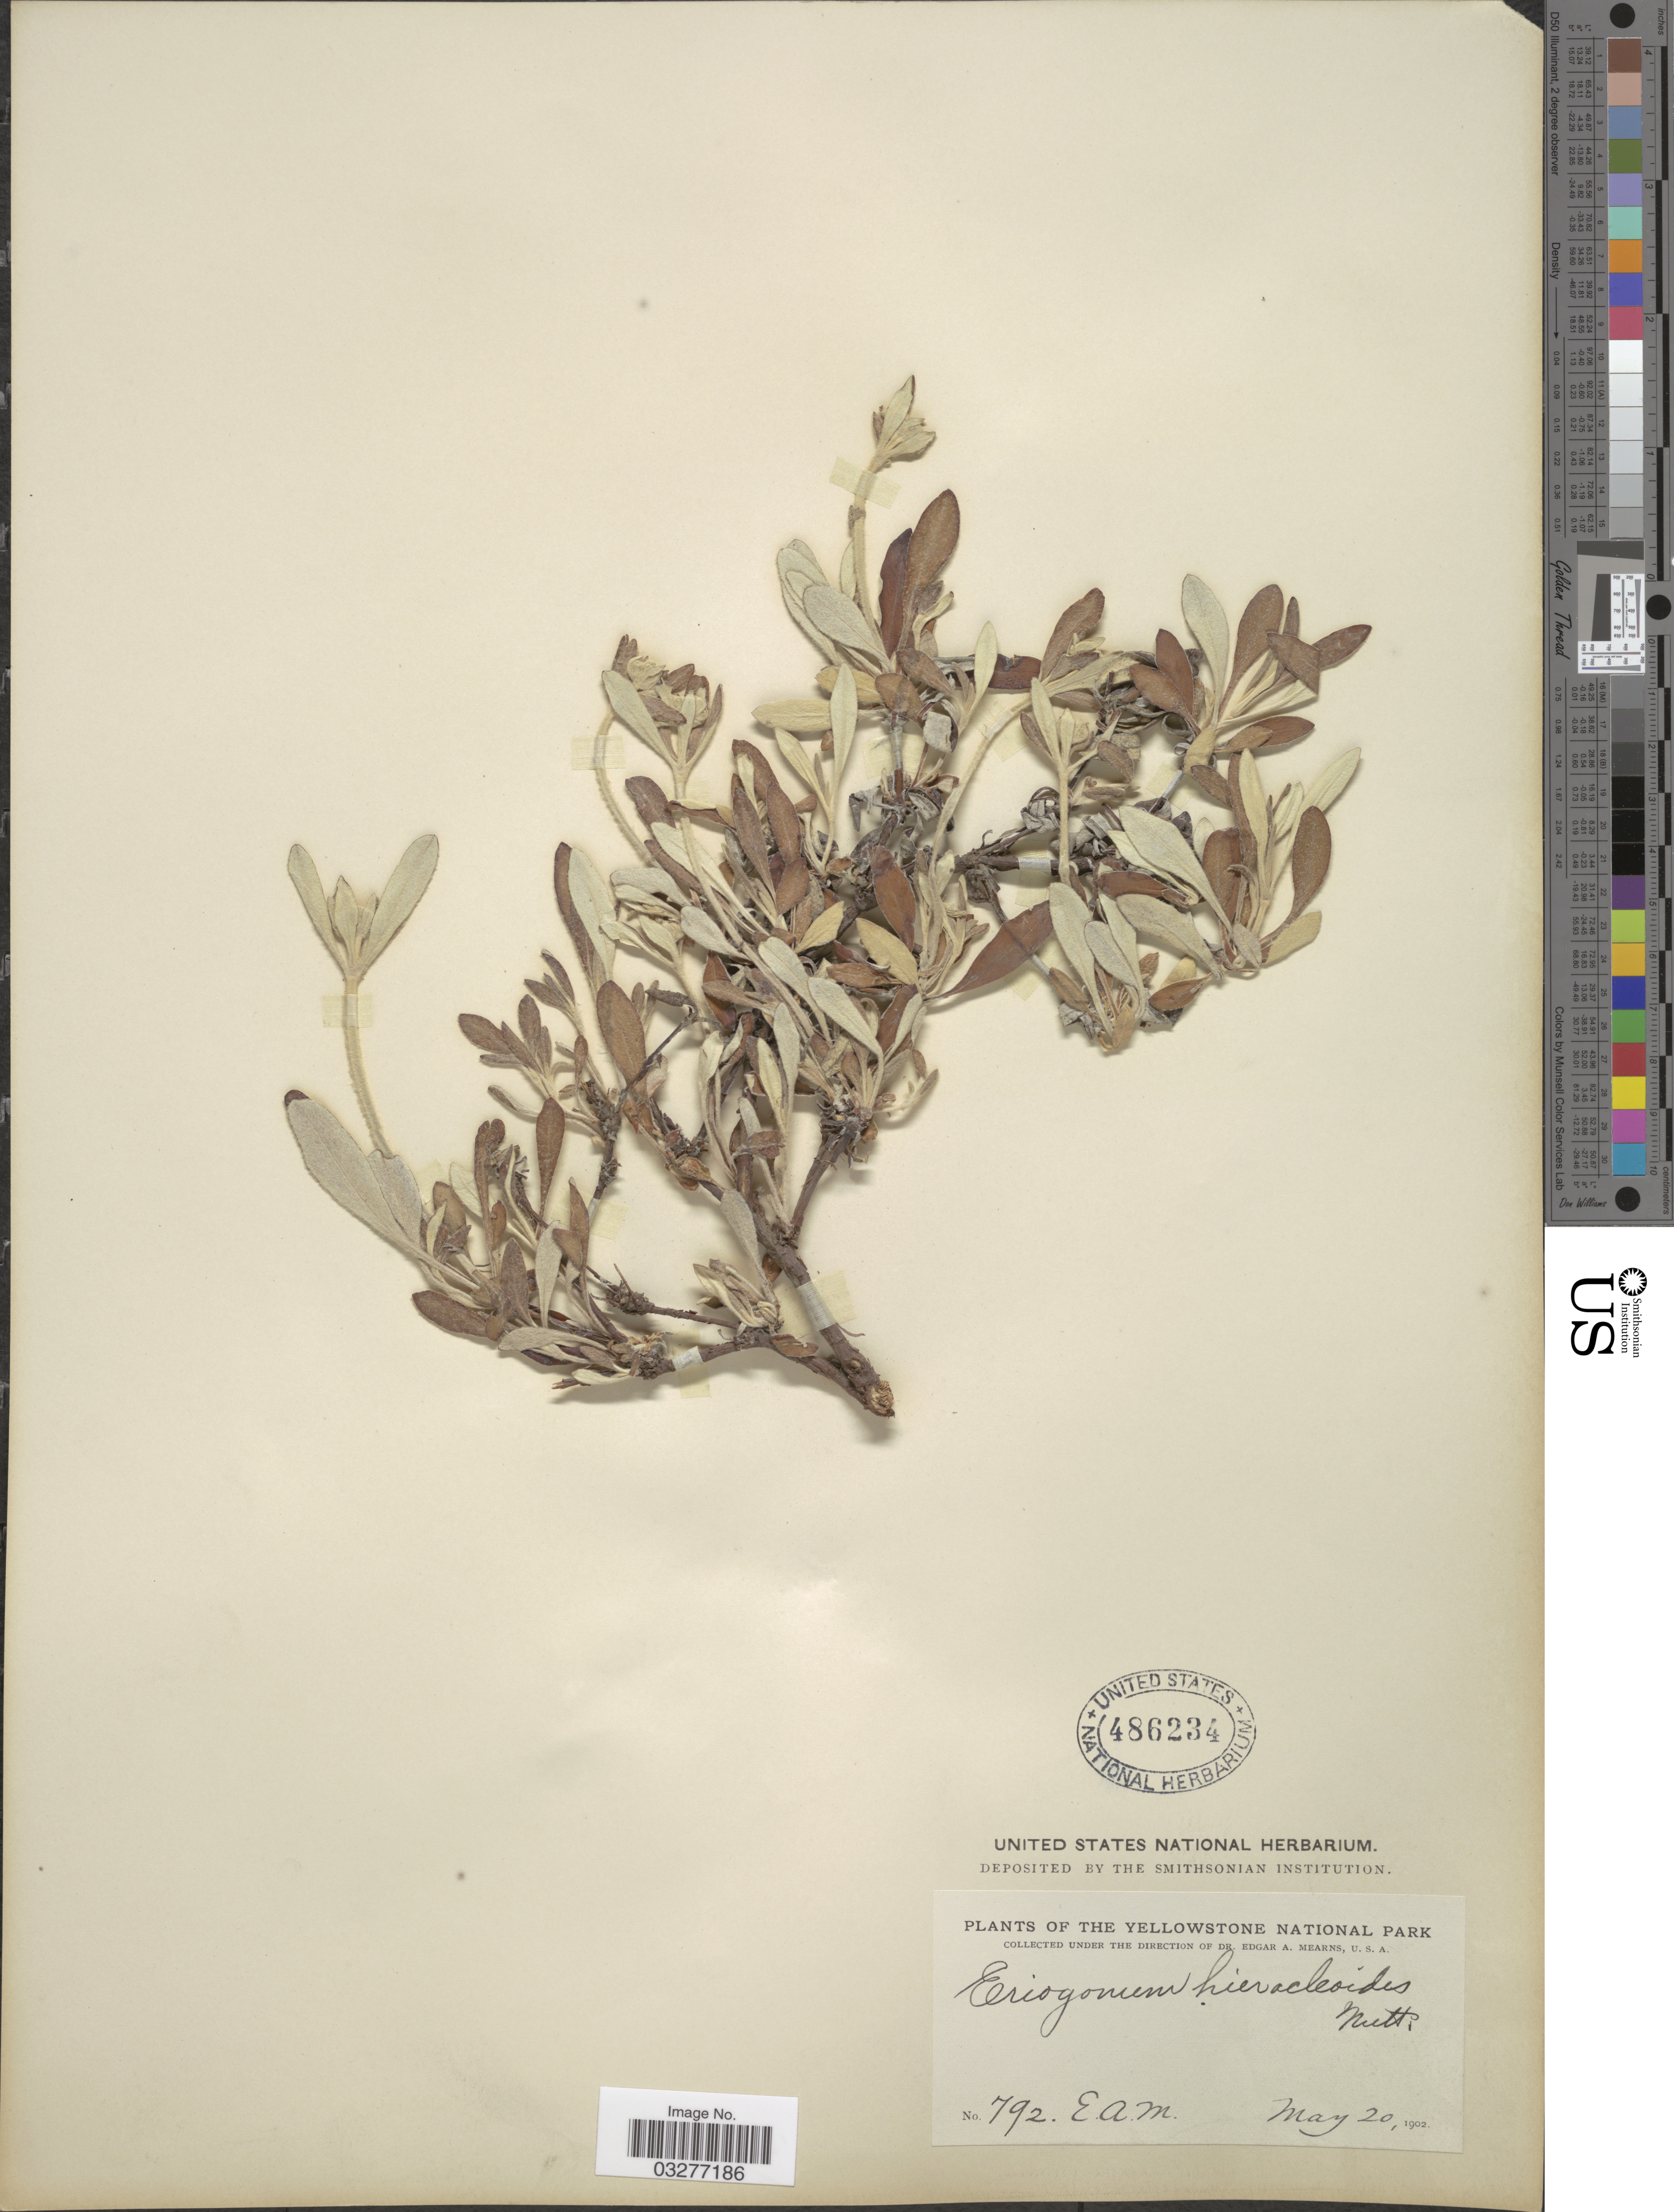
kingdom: Plantae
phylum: Tracheophyta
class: Magnoliopsida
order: Caryophyllales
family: Polygonaceae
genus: Eriogonum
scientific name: Eriogonum heracleoides var. heracleoides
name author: Nutt.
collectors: E. A. Mearns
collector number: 792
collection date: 1902-05-20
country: United States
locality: The Yellowstone National Park.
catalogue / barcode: US 486234